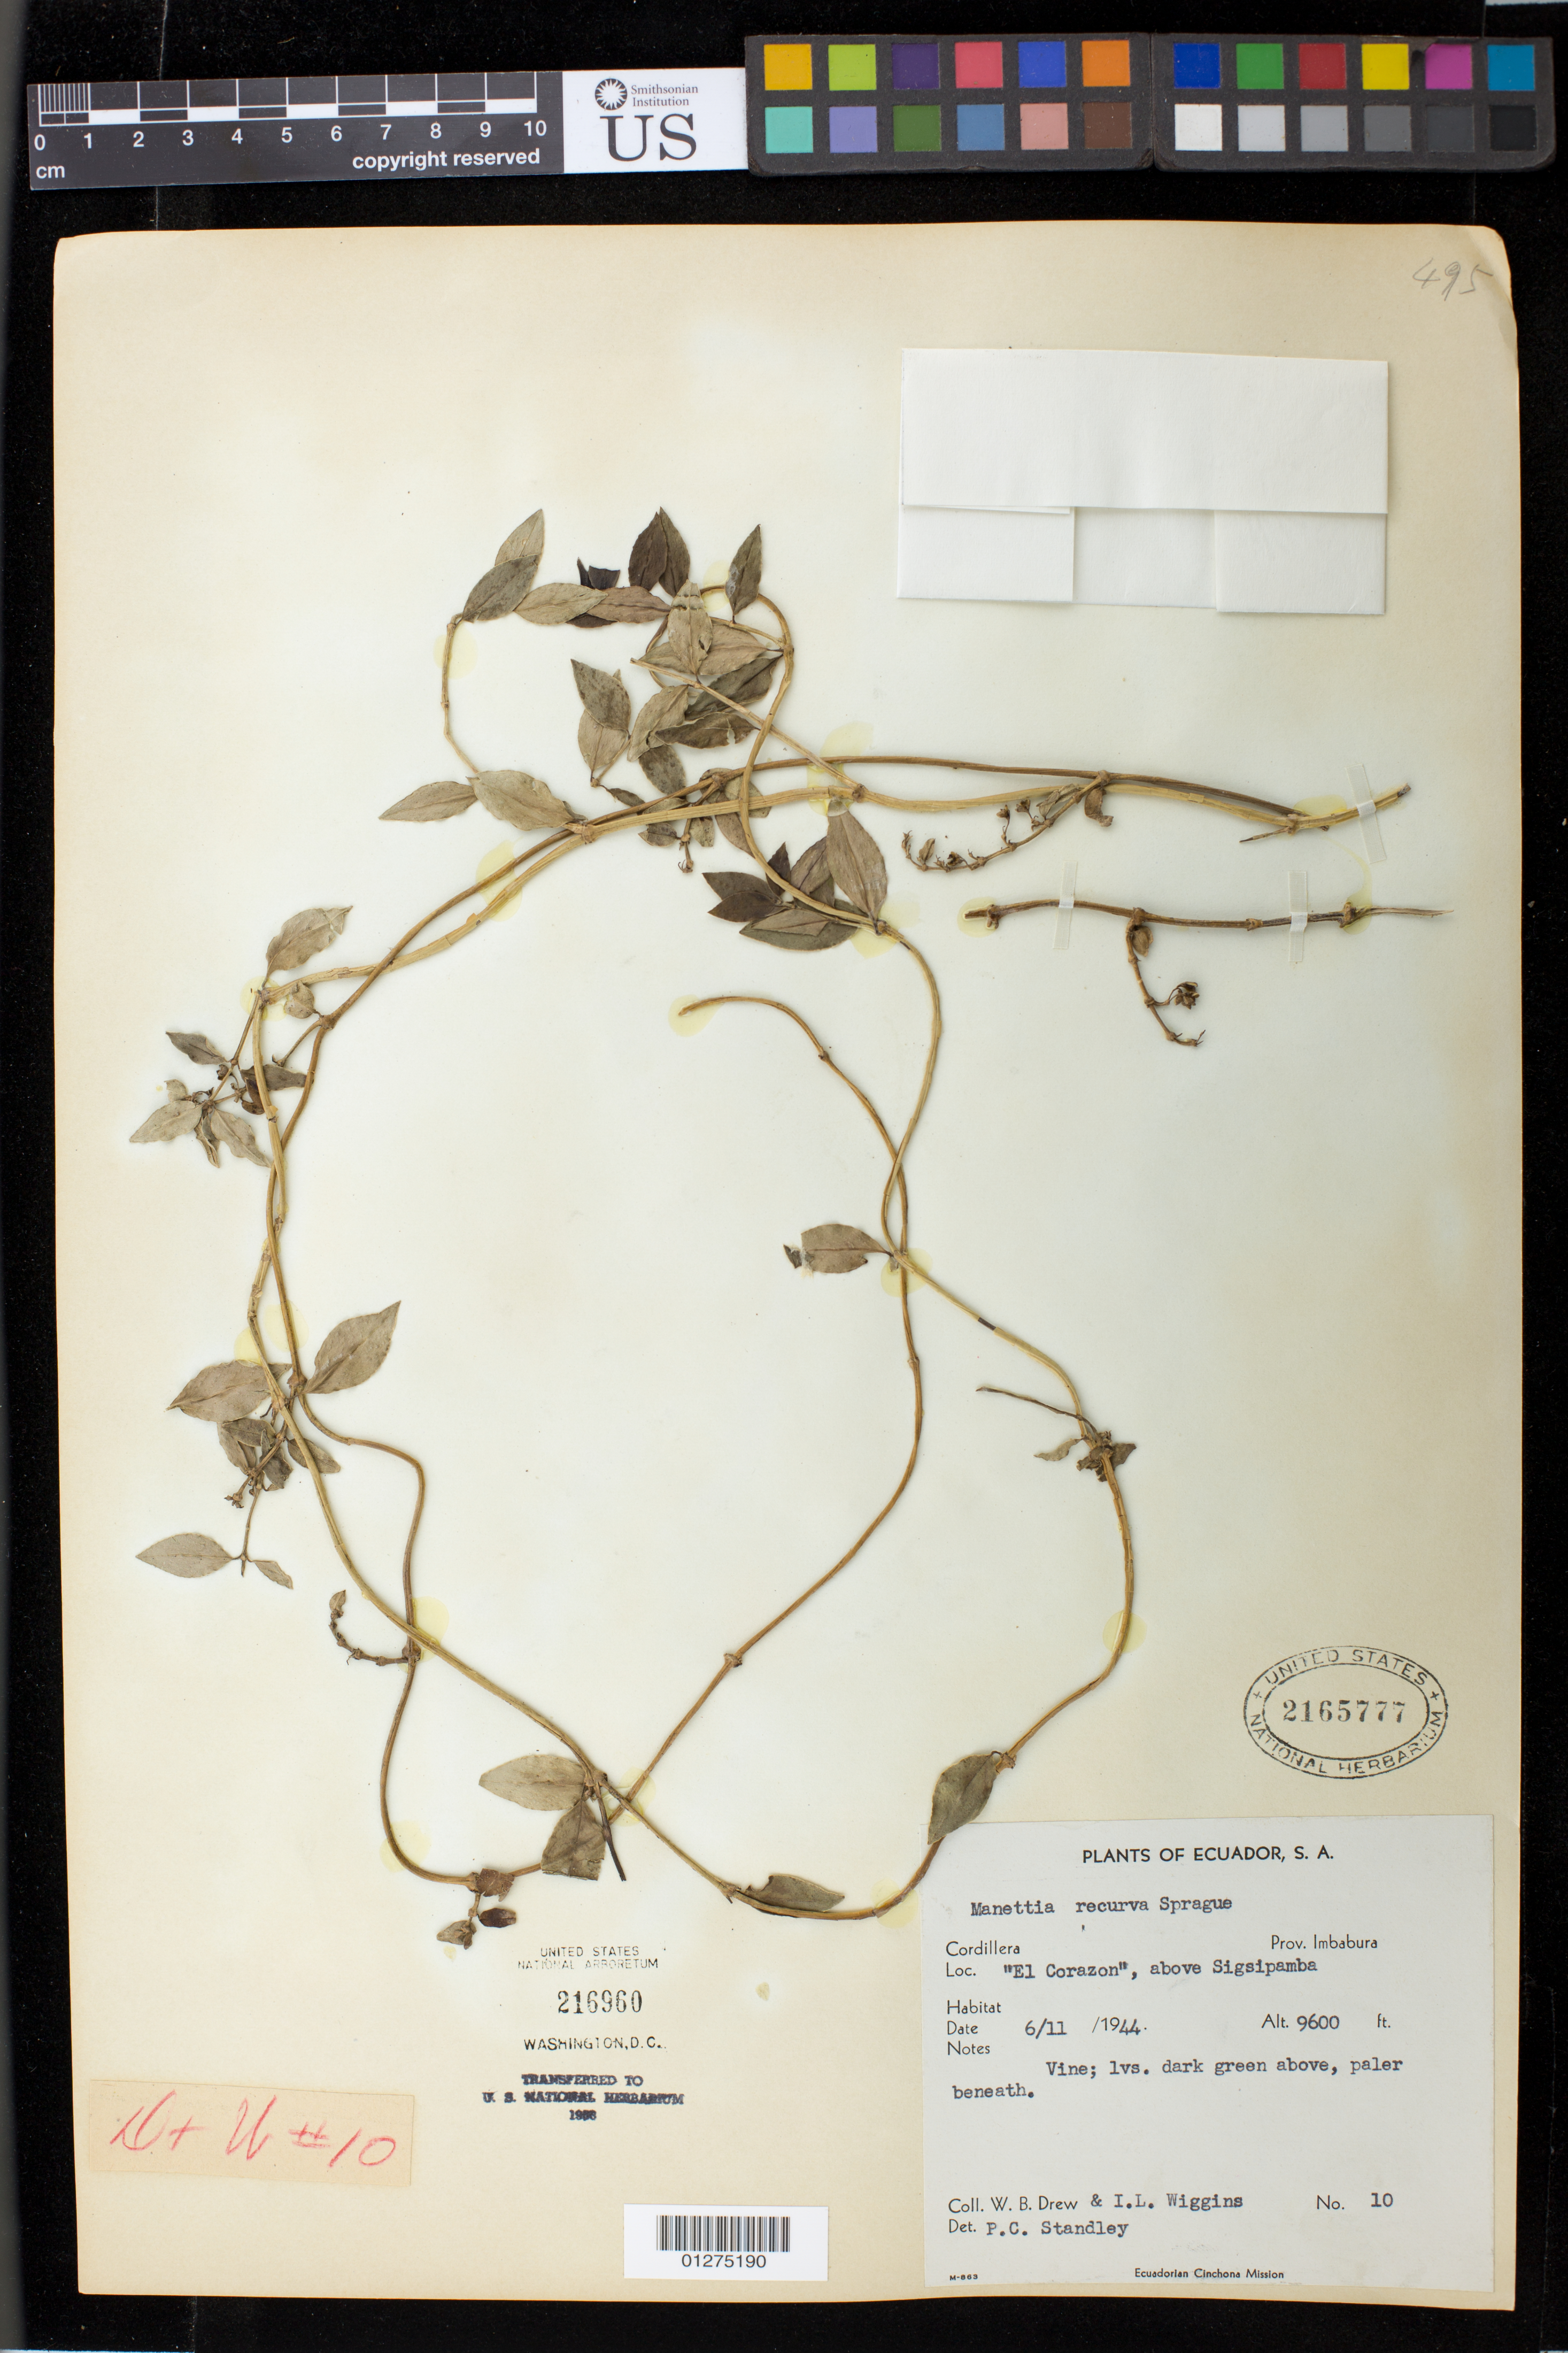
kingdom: Plantae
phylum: Tracheophyta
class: Magnoliopsida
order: Gentianales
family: Rubiaceae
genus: Manettia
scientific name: Manettia recurva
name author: Sprague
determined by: Standley, Paul C.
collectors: W. B. Drew & I. L. Wiggins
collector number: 10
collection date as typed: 6/11/1944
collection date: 1944-06-11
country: Ecuador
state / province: Imbabura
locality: "El Corazon", above Sigsipamba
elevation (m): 2926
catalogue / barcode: US 2165777